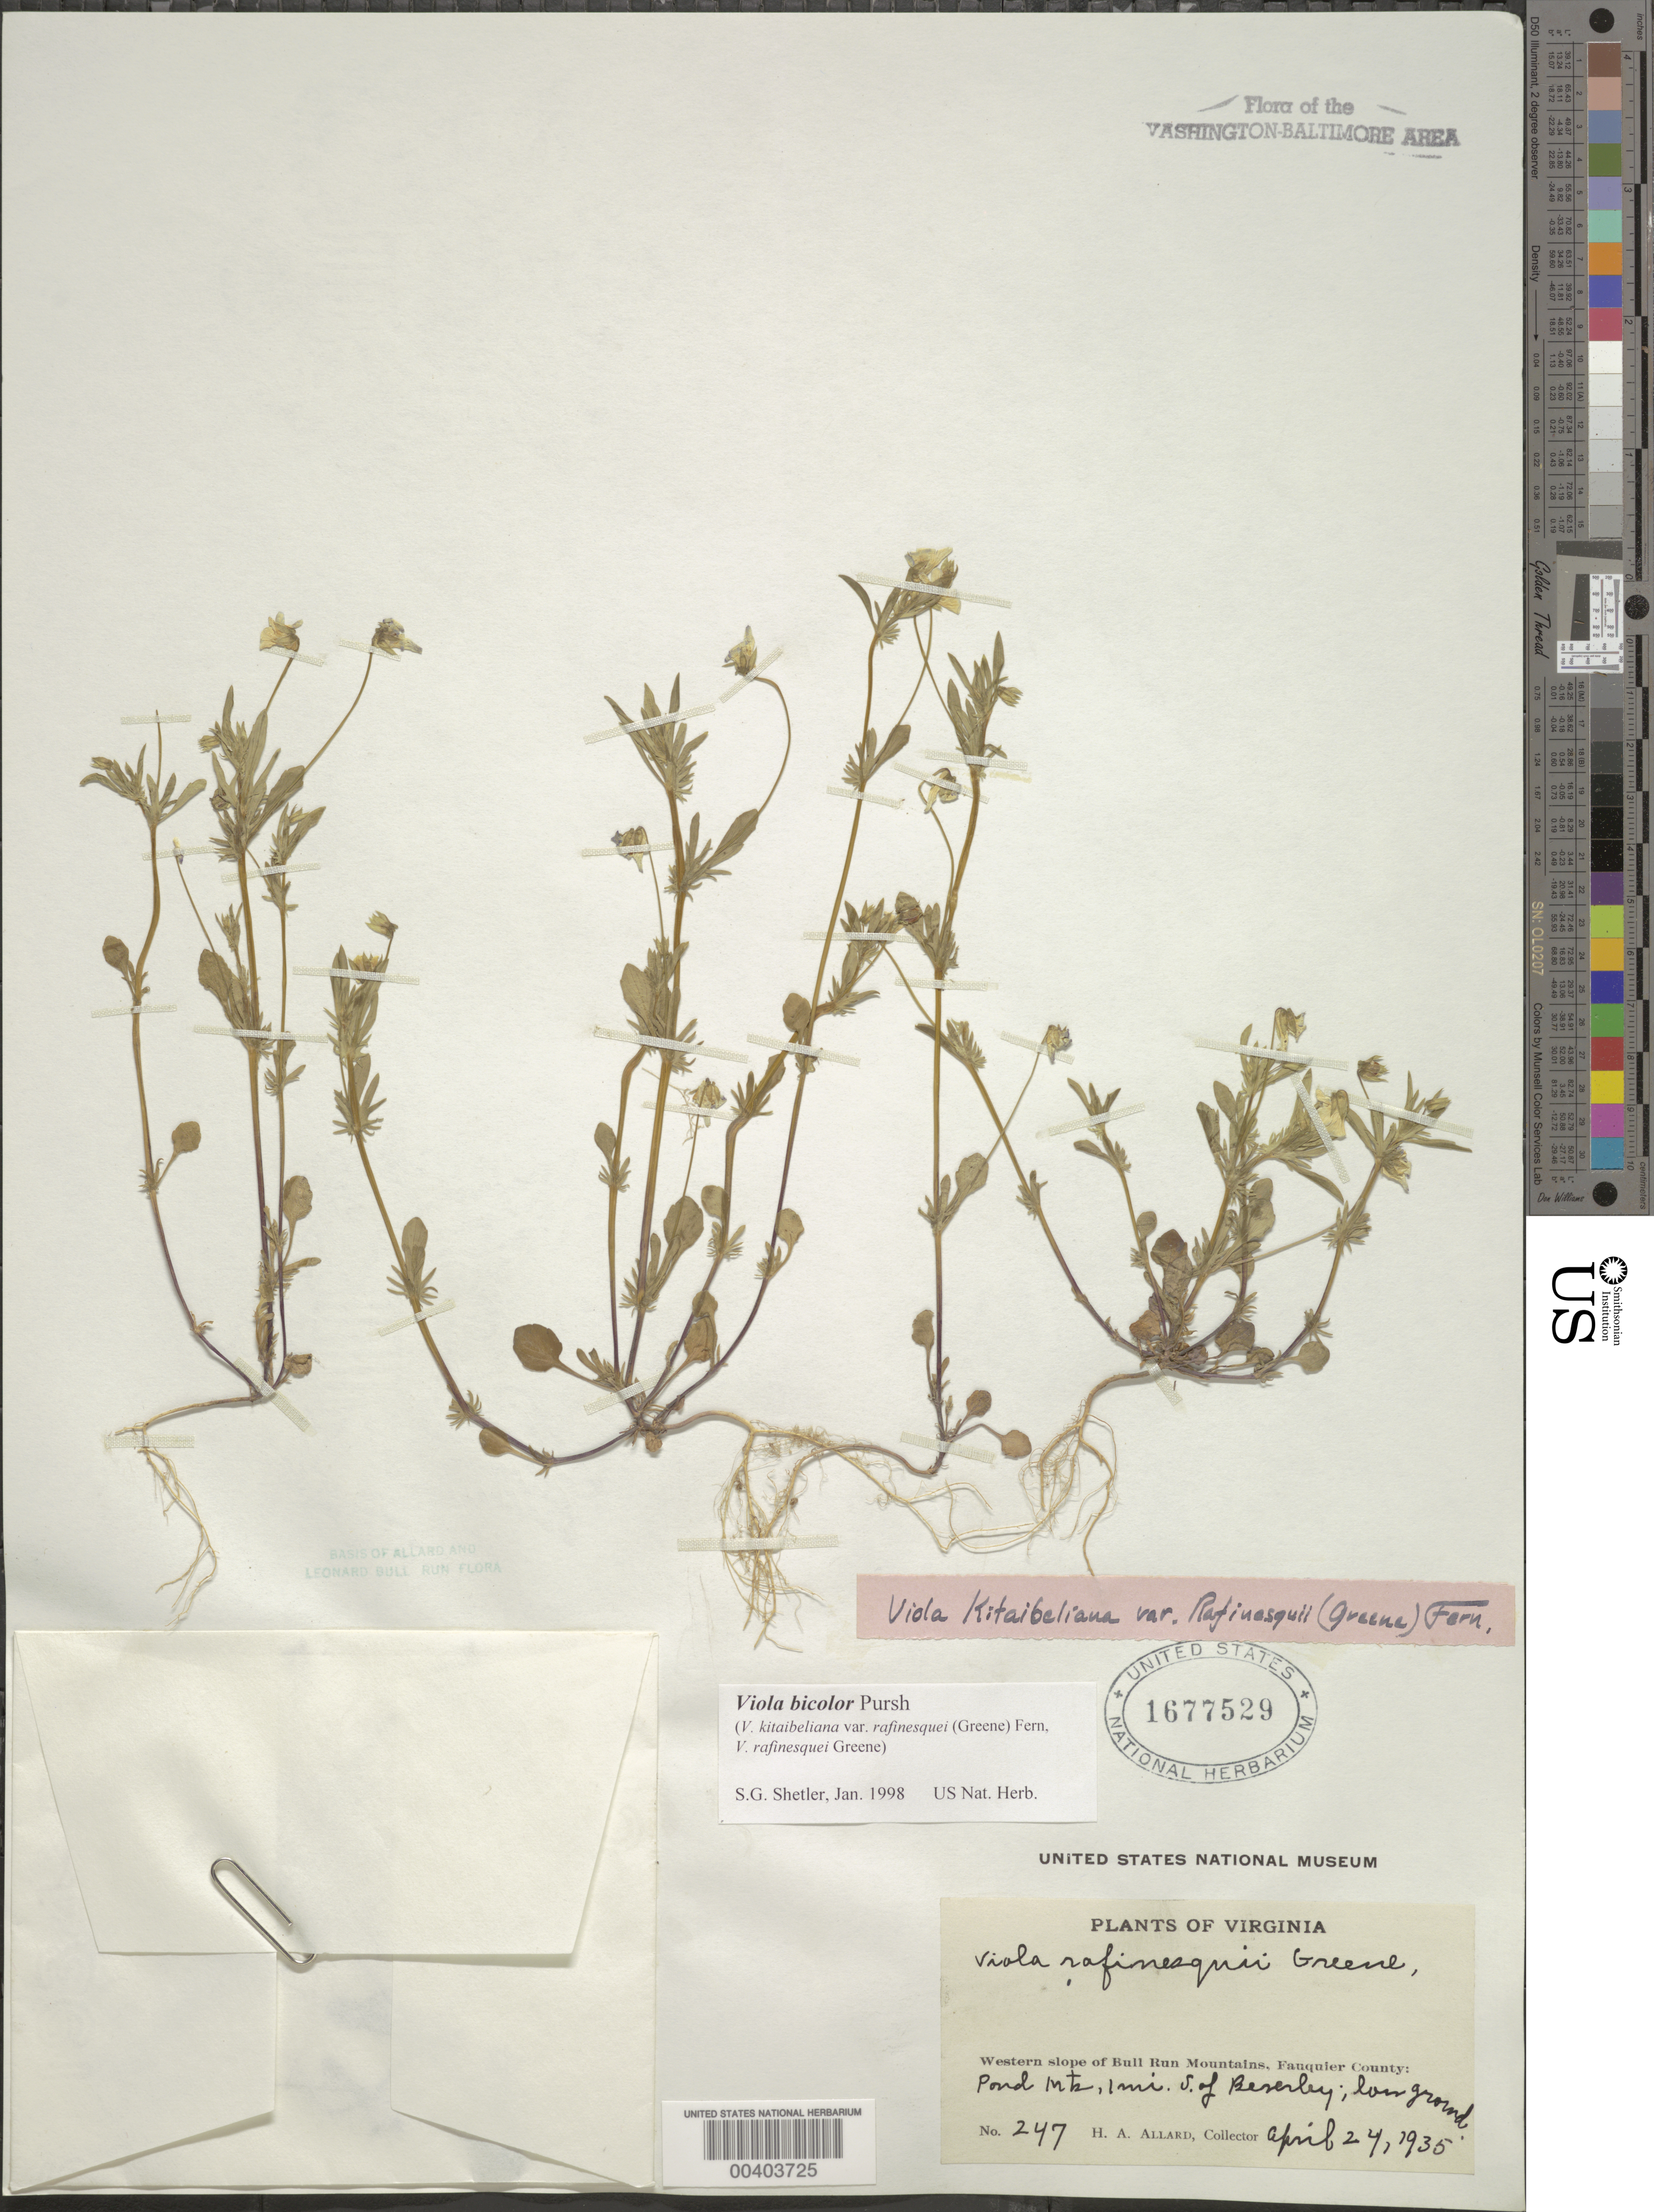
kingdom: Plantae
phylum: Tracheophyta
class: Magnoliopsida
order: Malpighiales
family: Violaceae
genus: Viola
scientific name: Viola bicolor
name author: Pursh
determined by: Shetler, Stanwyn G., (US), NMNH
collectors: H. A. Allard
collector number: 247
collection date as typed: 24 Apr 1935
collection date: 1935-04-24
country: United States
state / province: Virginia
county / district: Fauquier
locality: South of Beverley Bull Run Mts.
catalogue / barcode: US 1677529